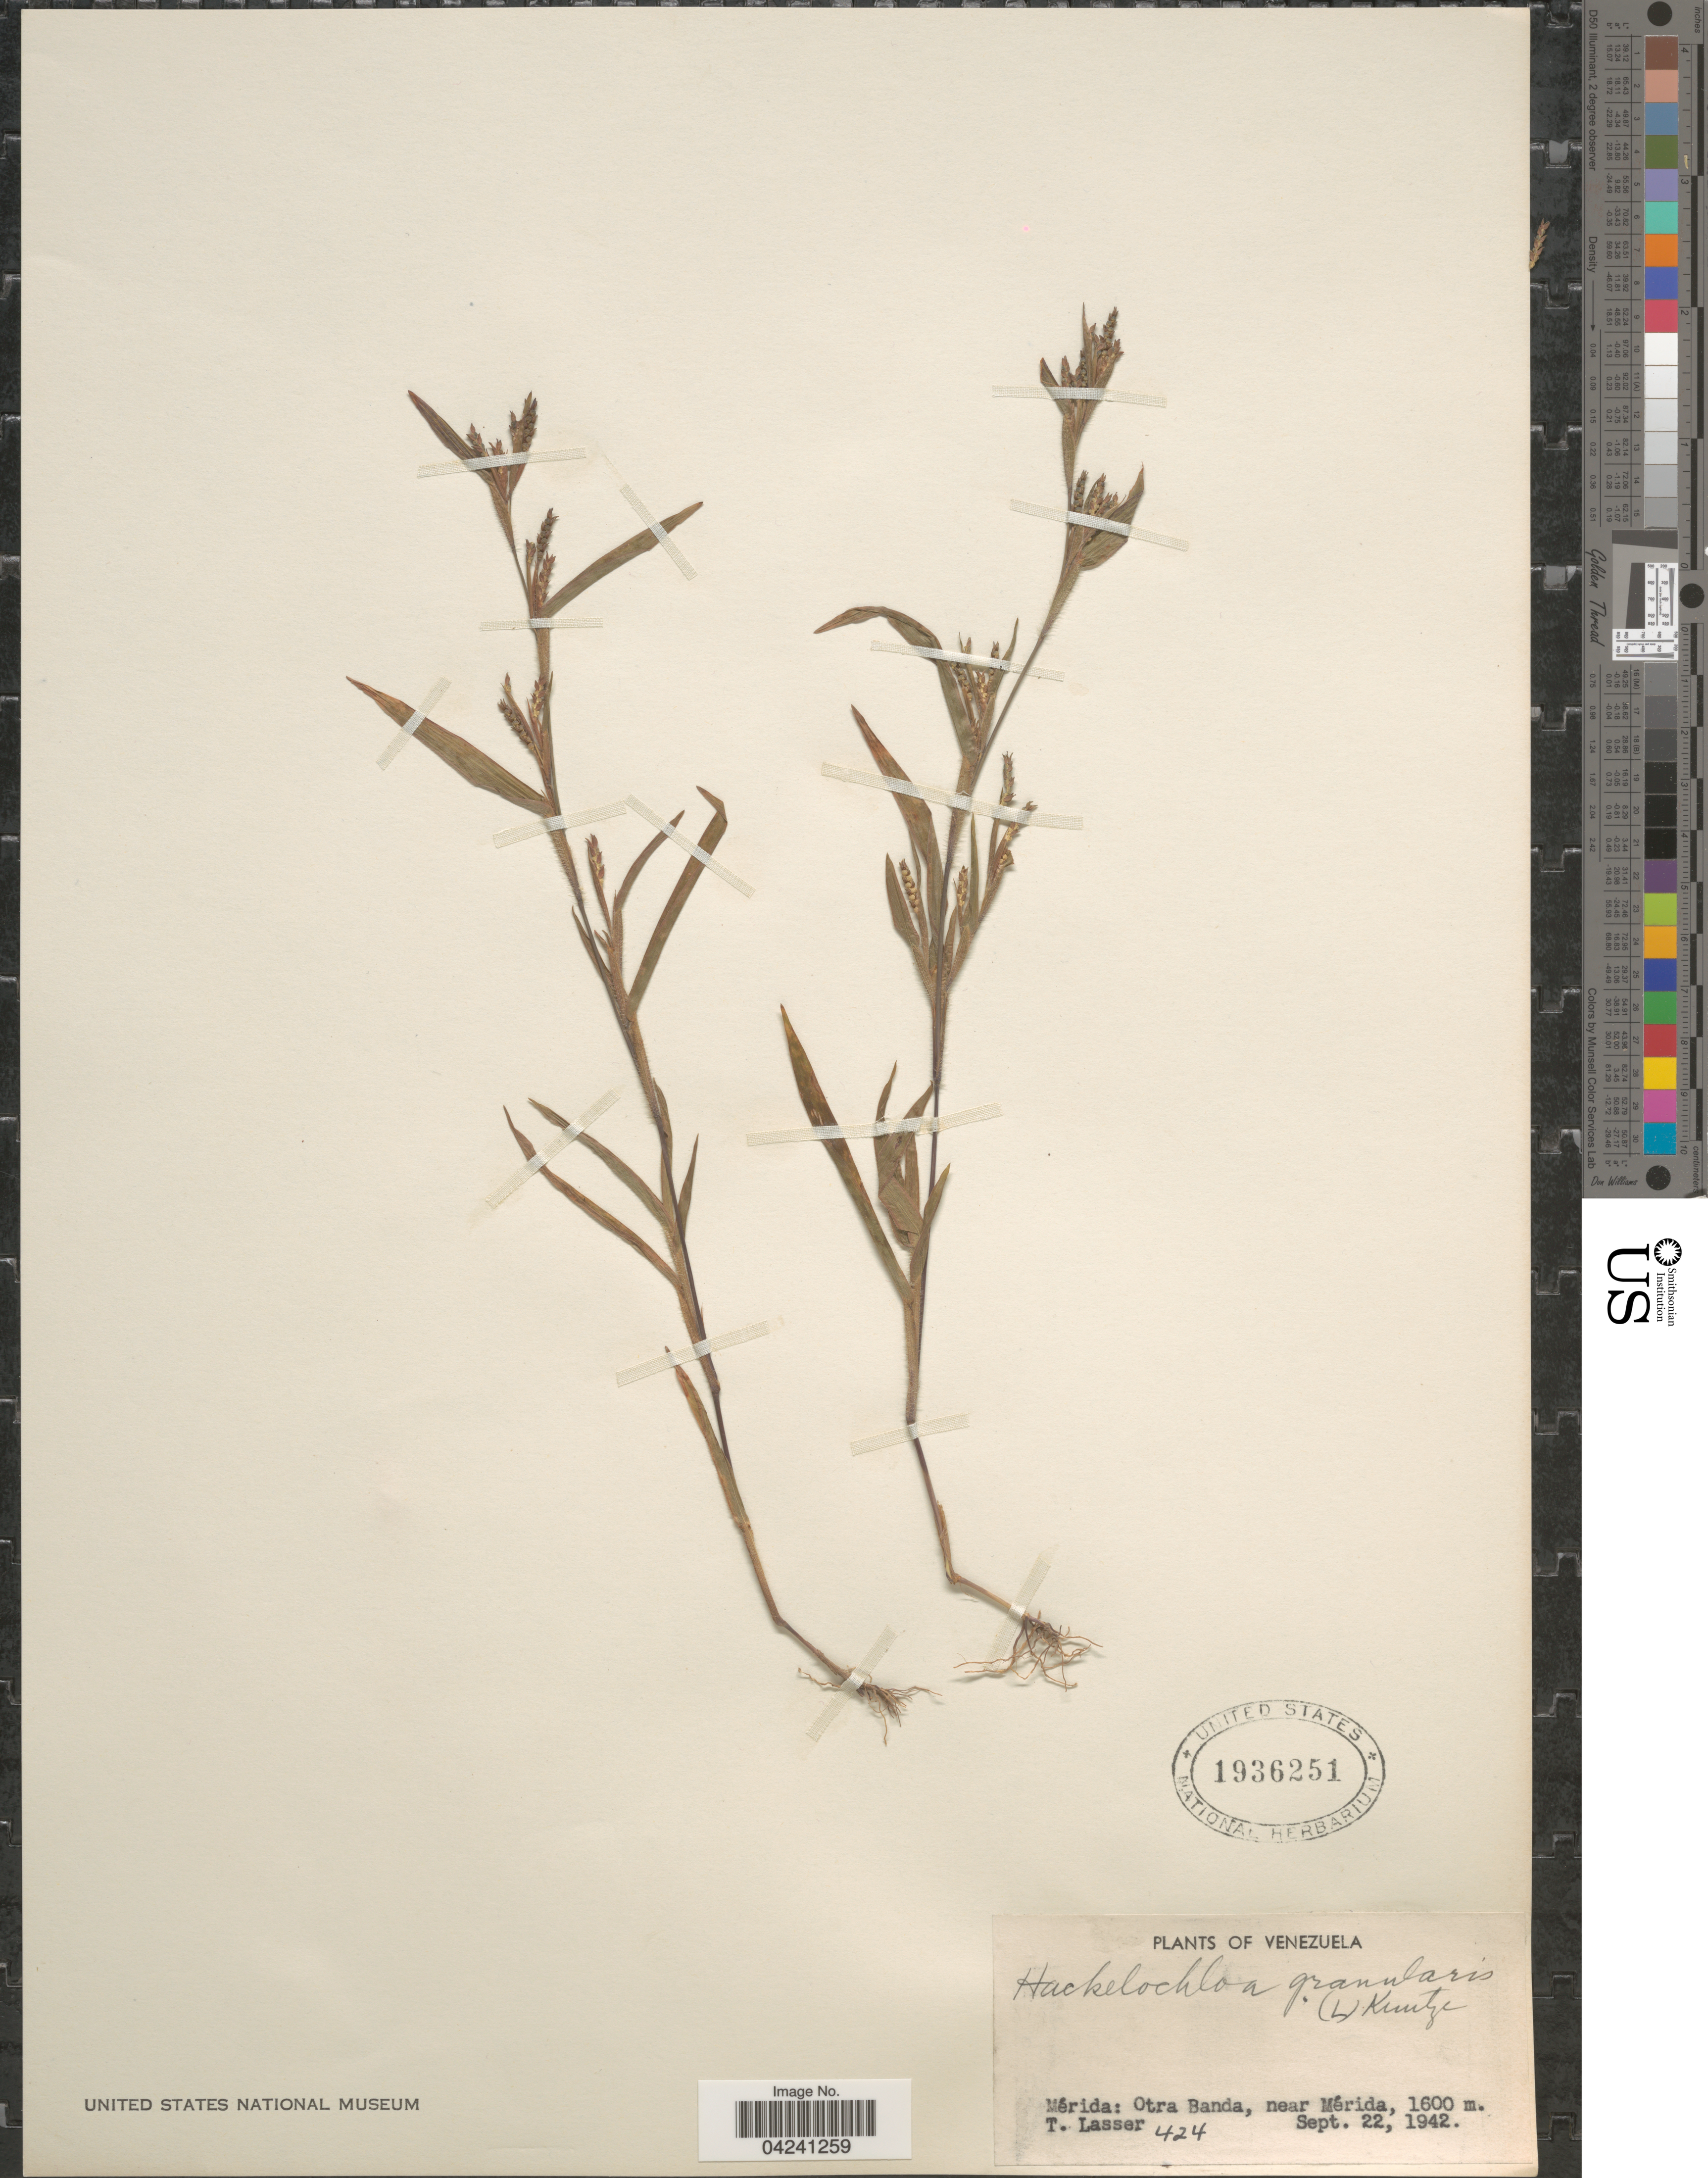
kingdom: Plantae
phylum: Tracheophyta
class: Liliopsida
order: Poales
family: Poaceae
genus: Hackelochloa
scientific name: Hackelochloa granularis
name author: (L.) Kuntze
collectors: T. Lasser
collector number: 424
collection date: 1942-09-22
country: Venezuela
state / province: Merida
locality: Otra Banda, near Mérida.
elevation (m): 1600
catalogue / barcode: US 1936251